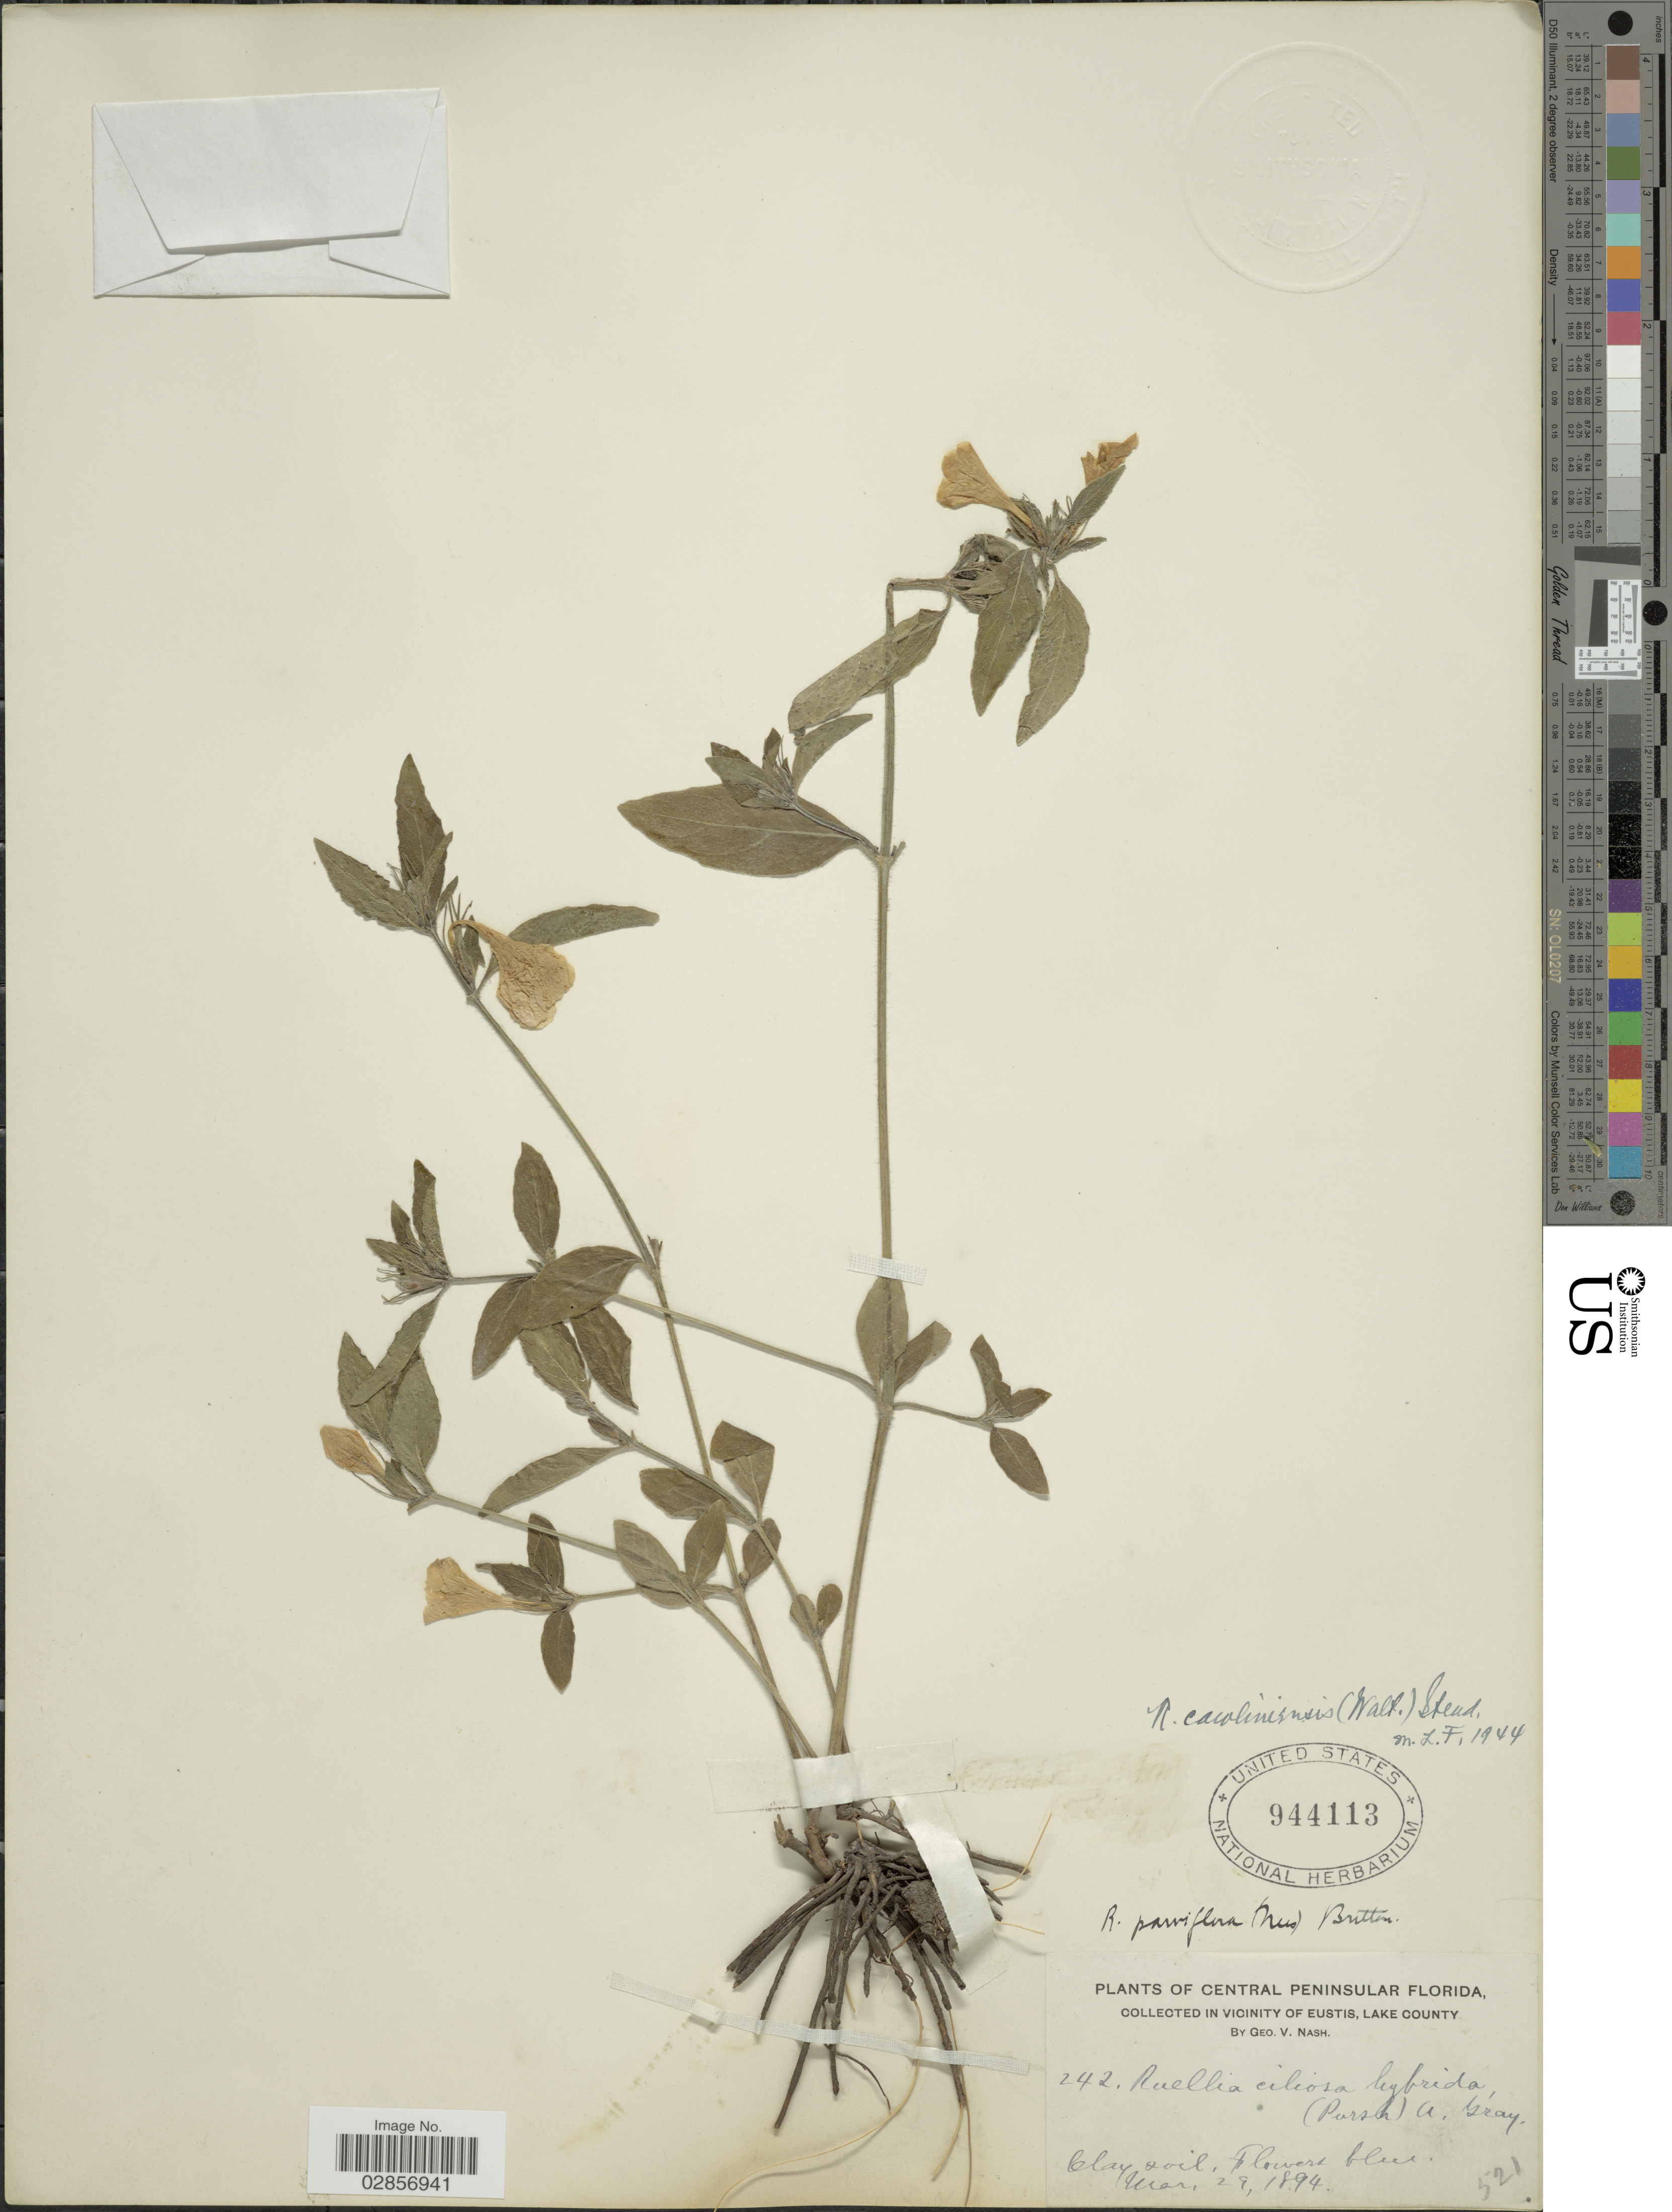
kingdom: Plantae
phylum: Tracheophyta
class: Magnoliopsida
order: Lamiales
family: Acanthaceae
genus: Ruellia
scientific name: Ruellia caroliniensis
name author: (J.F. Gmel.) Steud.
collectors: G. V. Nash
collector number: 242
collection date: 1894-03-29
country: United States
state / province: Florida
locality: Central Peninsular Florida, in Vicinity of Eustis, Lake County.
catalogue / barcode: US 944113